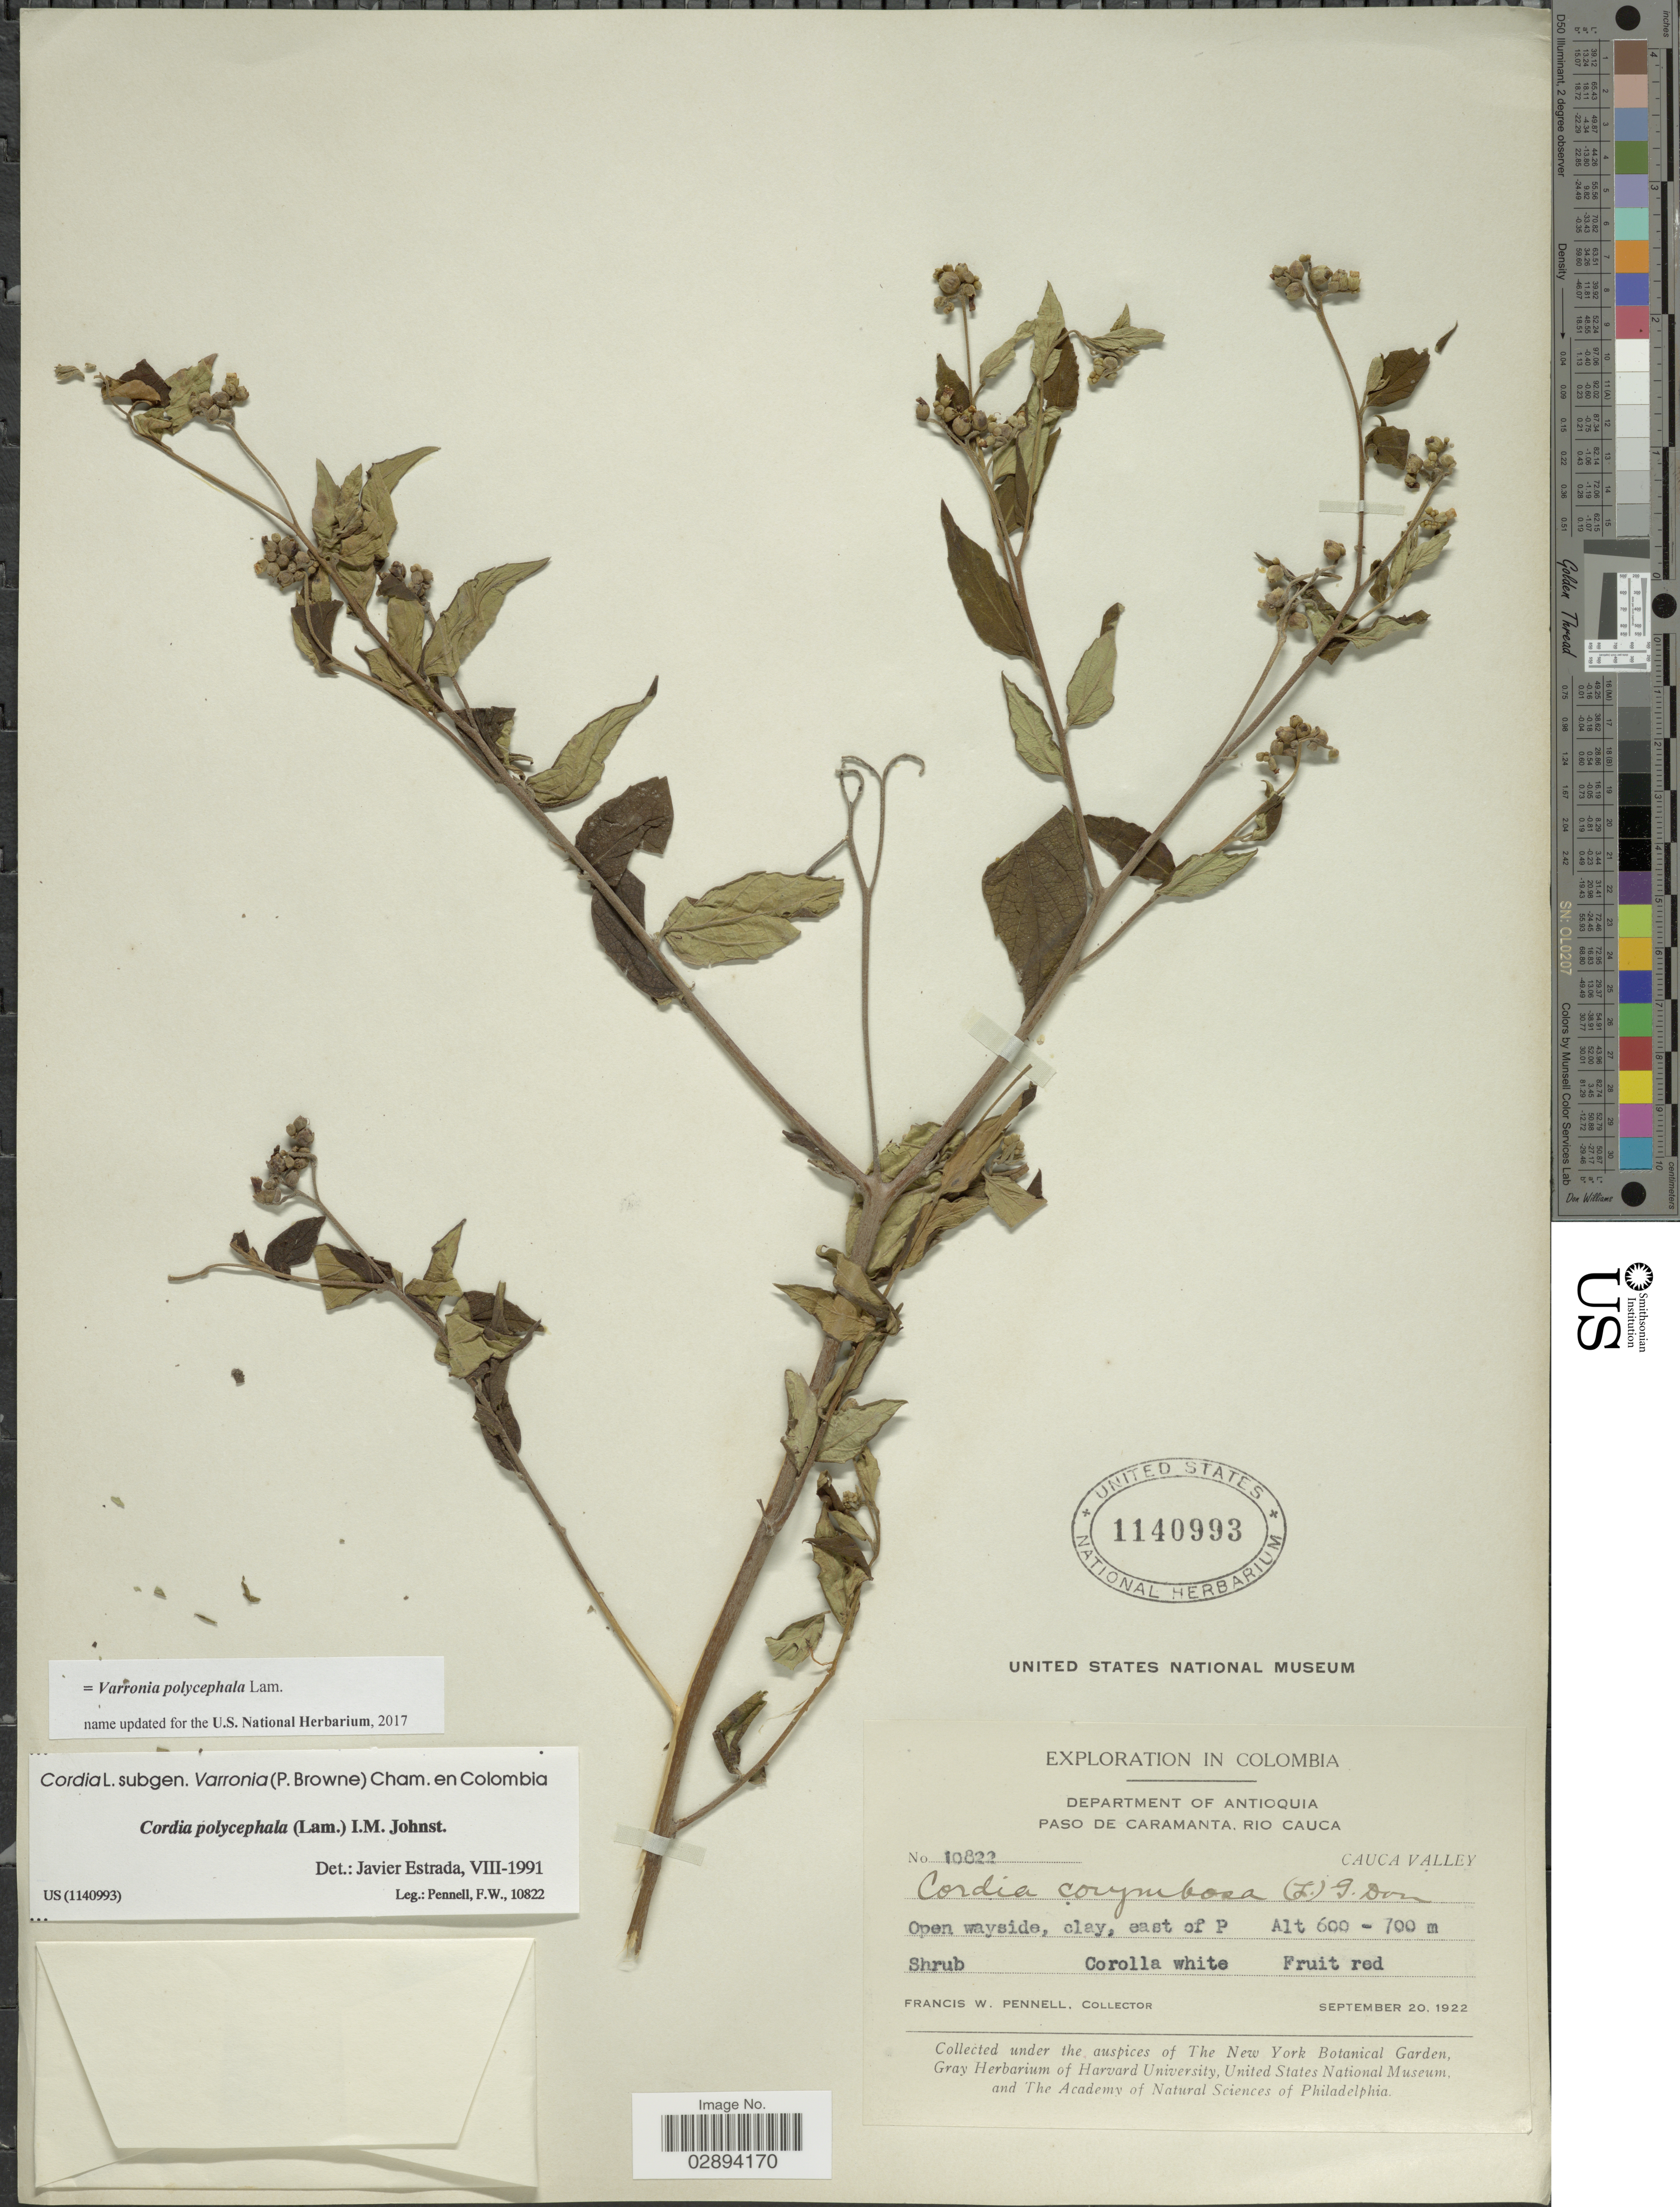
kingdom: Plantae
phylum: Tracheophyta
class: Magnoliopsida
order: Boraginales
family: Cordiaceae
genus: Varronia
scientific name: Varronia polycephala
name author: Lam.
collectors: F. W. Pennell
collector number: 10822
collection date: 1922-09-20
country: Colombia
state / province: Antioquia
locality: Department of Antioquia, Paso de Caramanta, Rio Cauca, Cauca Valley, Open wayside, clay, east of P.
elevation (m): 600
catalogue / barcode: US 1140993